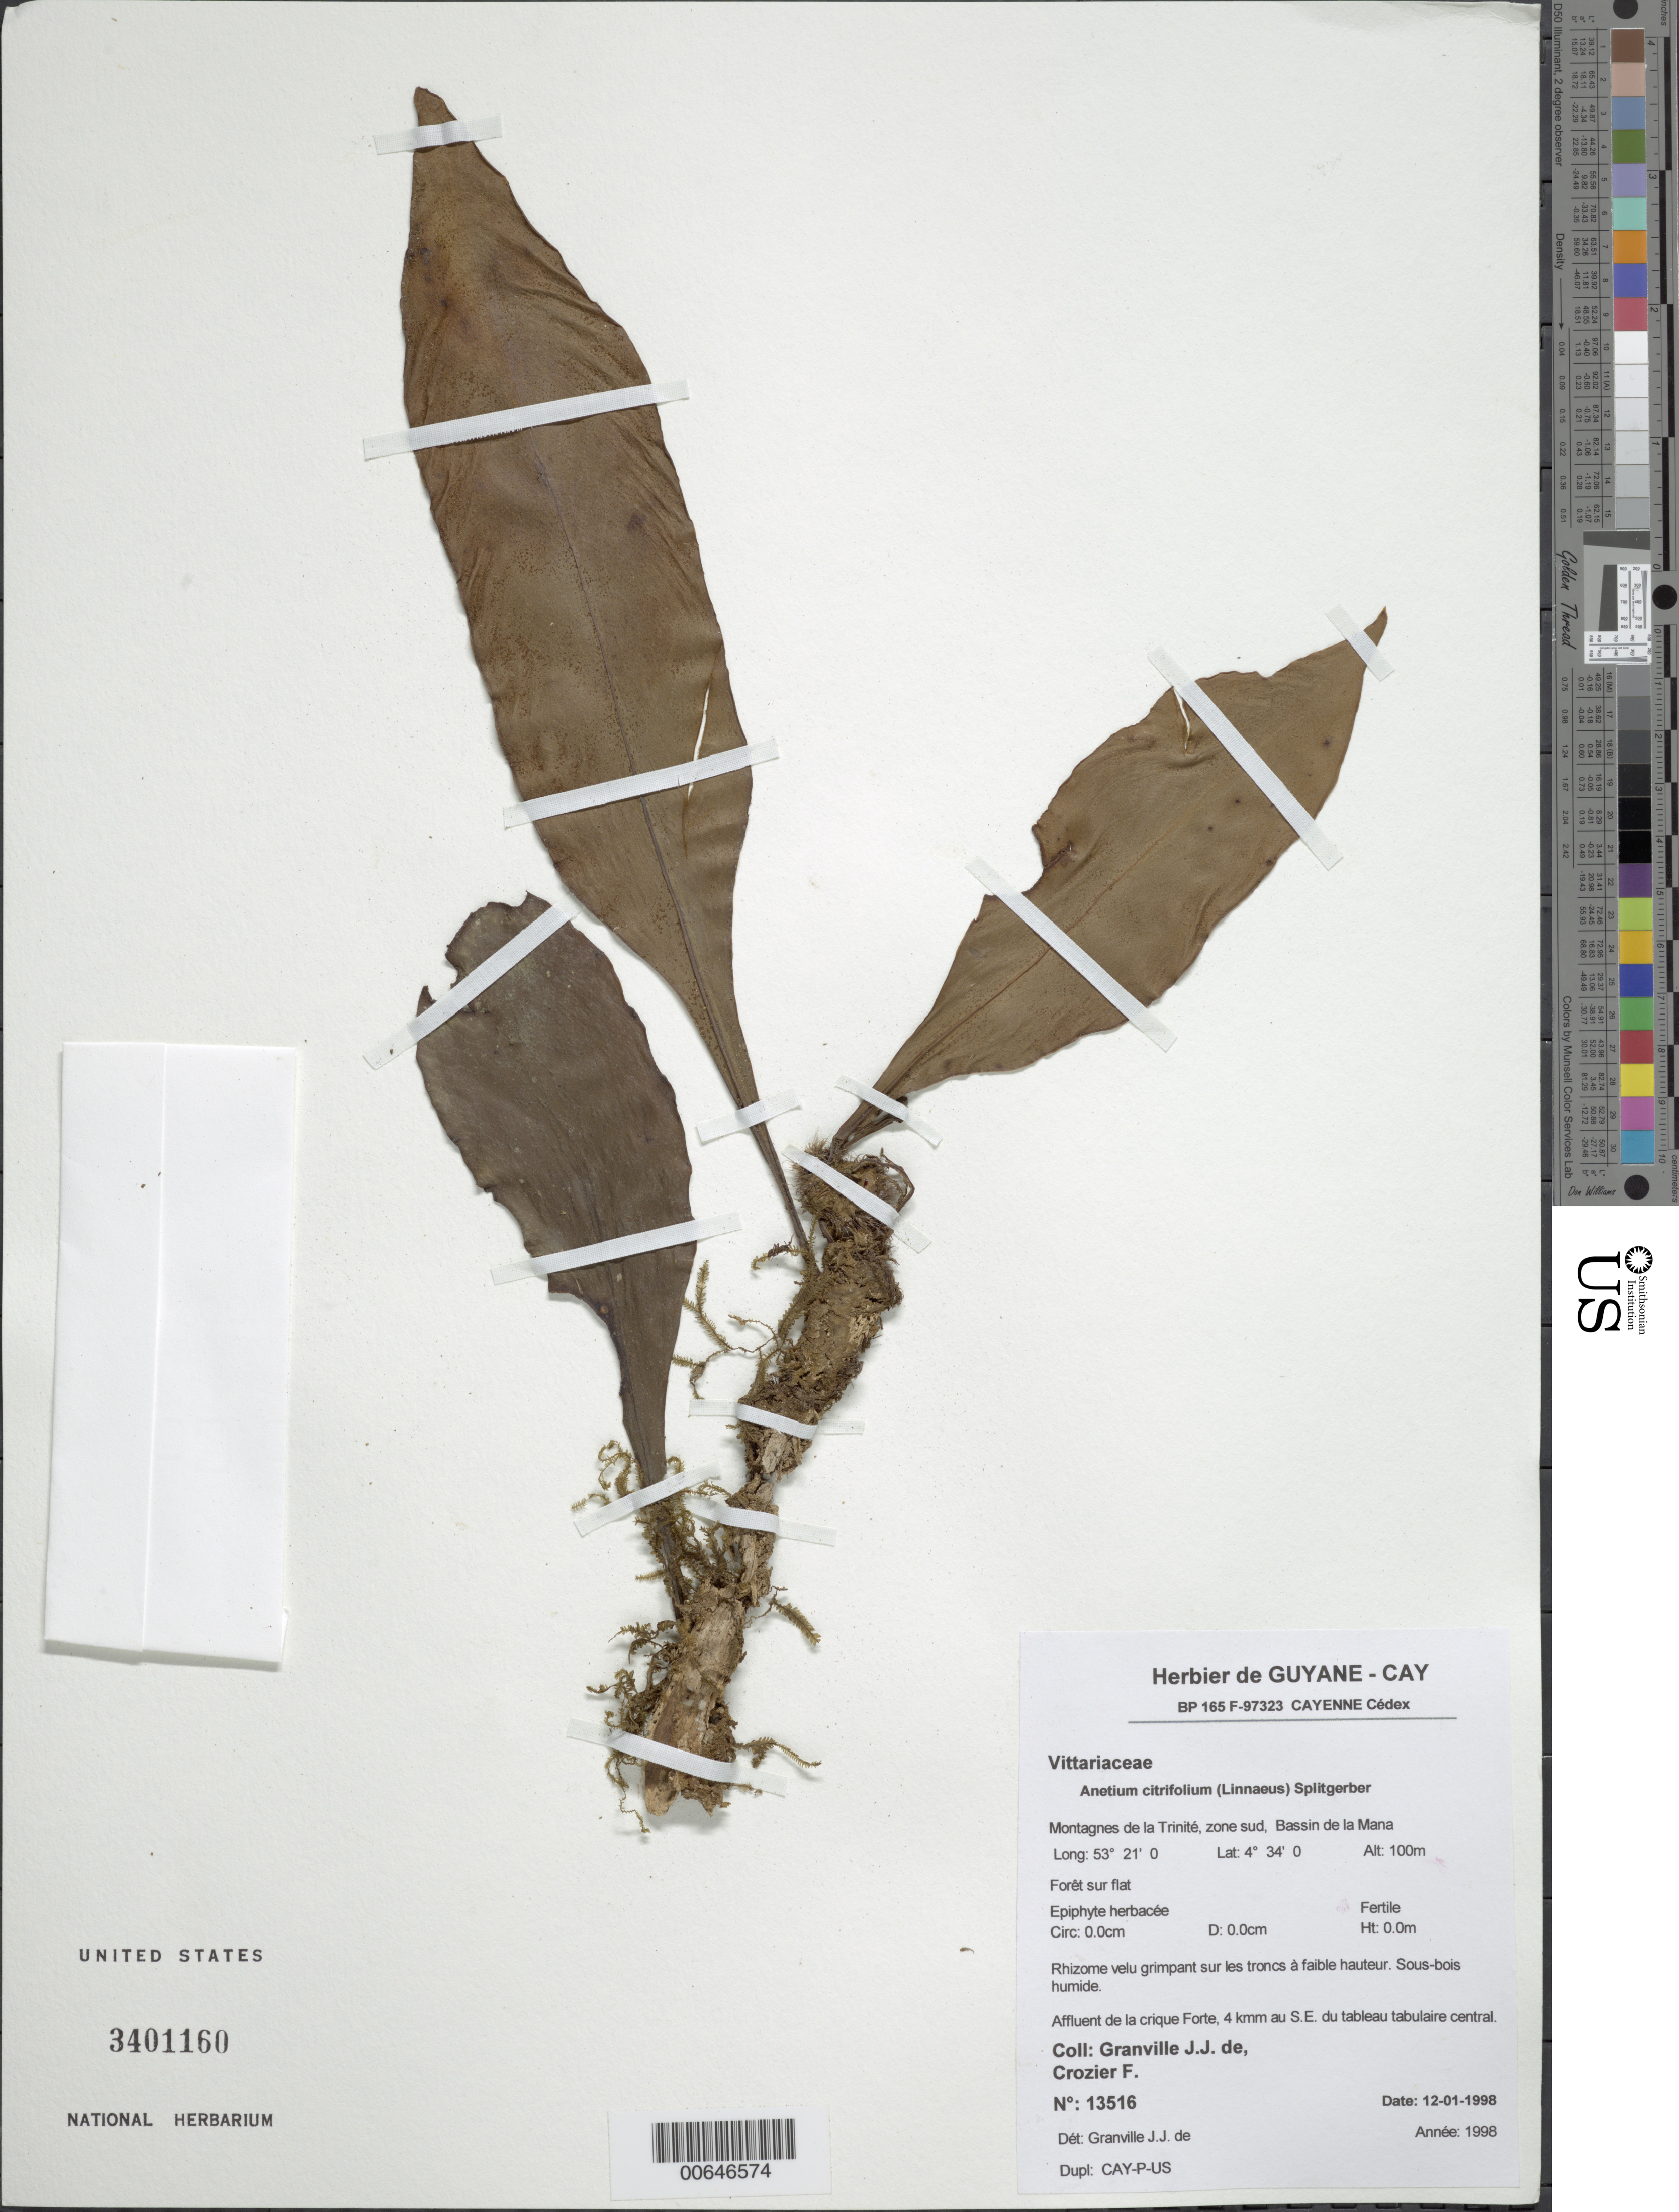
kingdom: Plantae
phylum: Tracheophyta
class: Polypodiopsida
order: Polypodiales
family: Pteridaceae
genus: Anetium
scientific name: Anetium citrifolium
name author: (L.) Splitg.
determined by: Granville, J. J. de, (CAY), Institut de Recherche pour le Developpement (IRD) (FRENCH GUIANA)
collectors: J.-J. de Granville & F. Crozier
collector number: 13516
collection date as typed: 12-Jan-98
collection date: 1998-01-12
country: French Guiana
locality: Montagnes de la Trinité, zone sud, Bassin de la Mana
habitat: Forêt sur flat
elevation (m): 100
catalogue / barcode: US 3401160